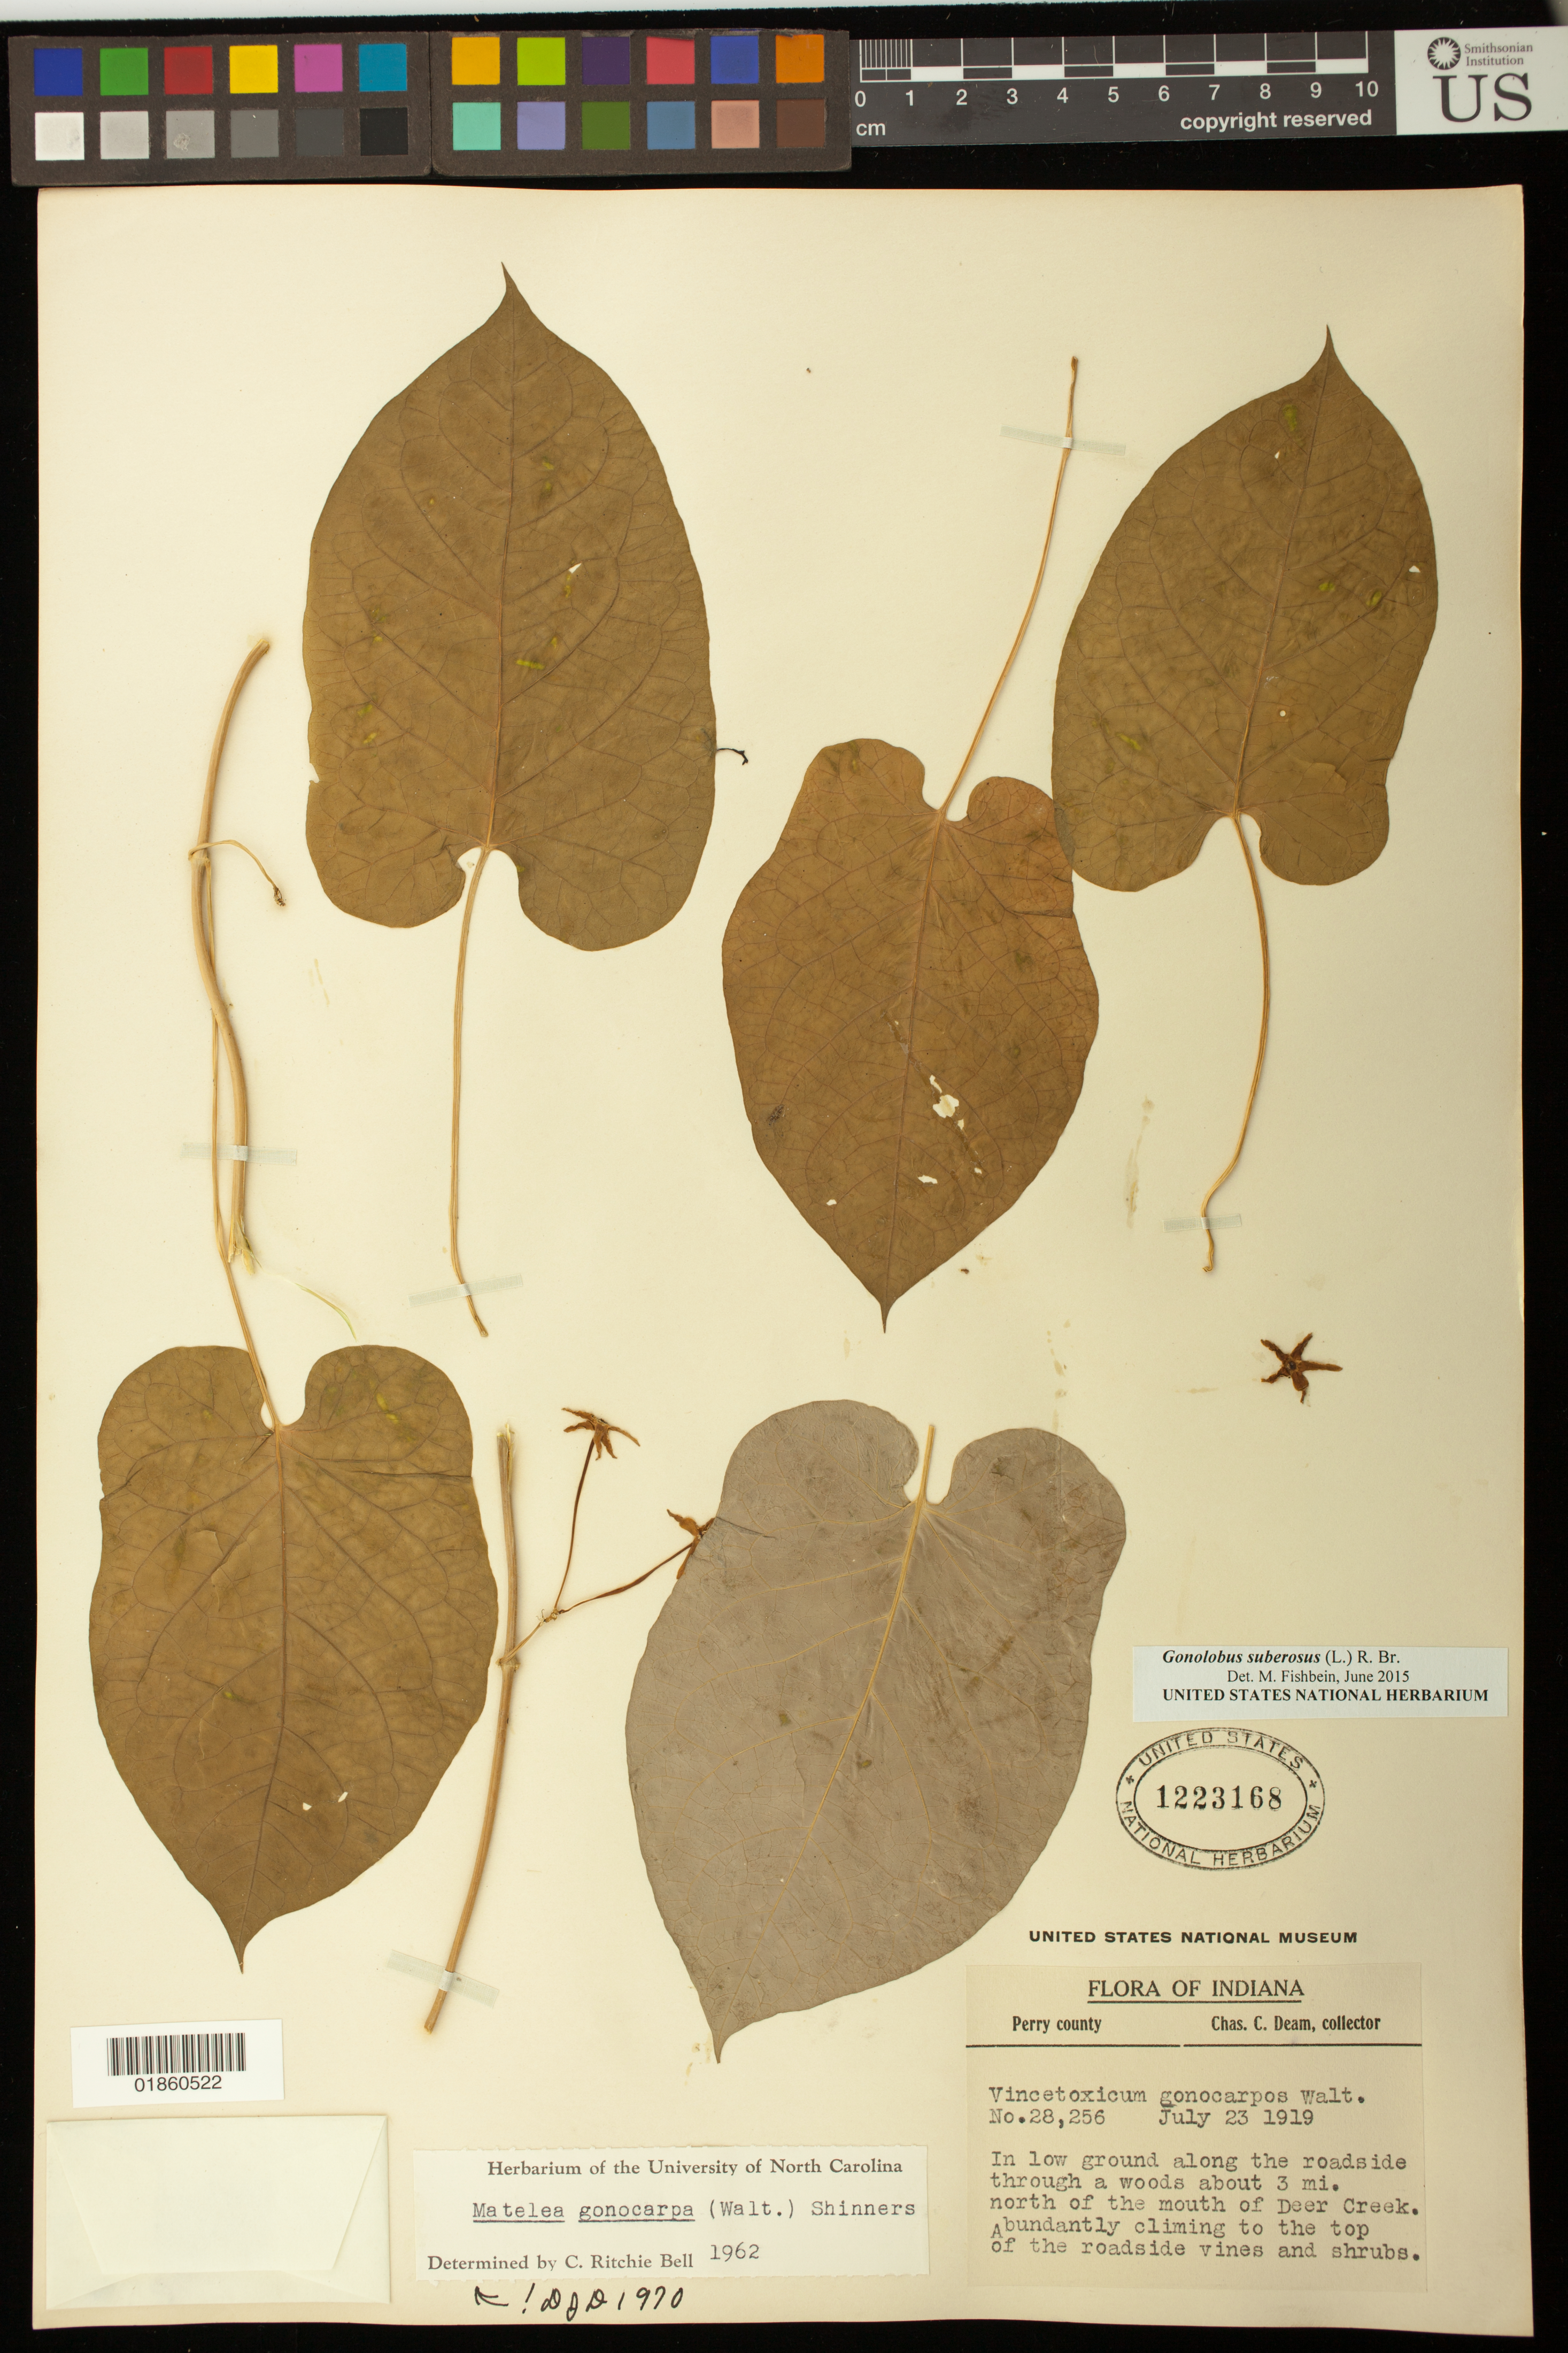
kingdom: Plantae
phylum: Tracheophyta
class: Magnoliopsida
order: Gentianales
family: Apocynaceae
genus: Gonolobus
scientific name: Gonolobus suberosus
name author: (L.) R. Br.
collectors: C. C. Deam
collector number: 28256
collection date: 1919-07-23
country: United States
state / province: Indiana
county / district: Perry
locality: About 3 mi. north of the mouth of Deer Creek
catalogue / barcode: US 1223168